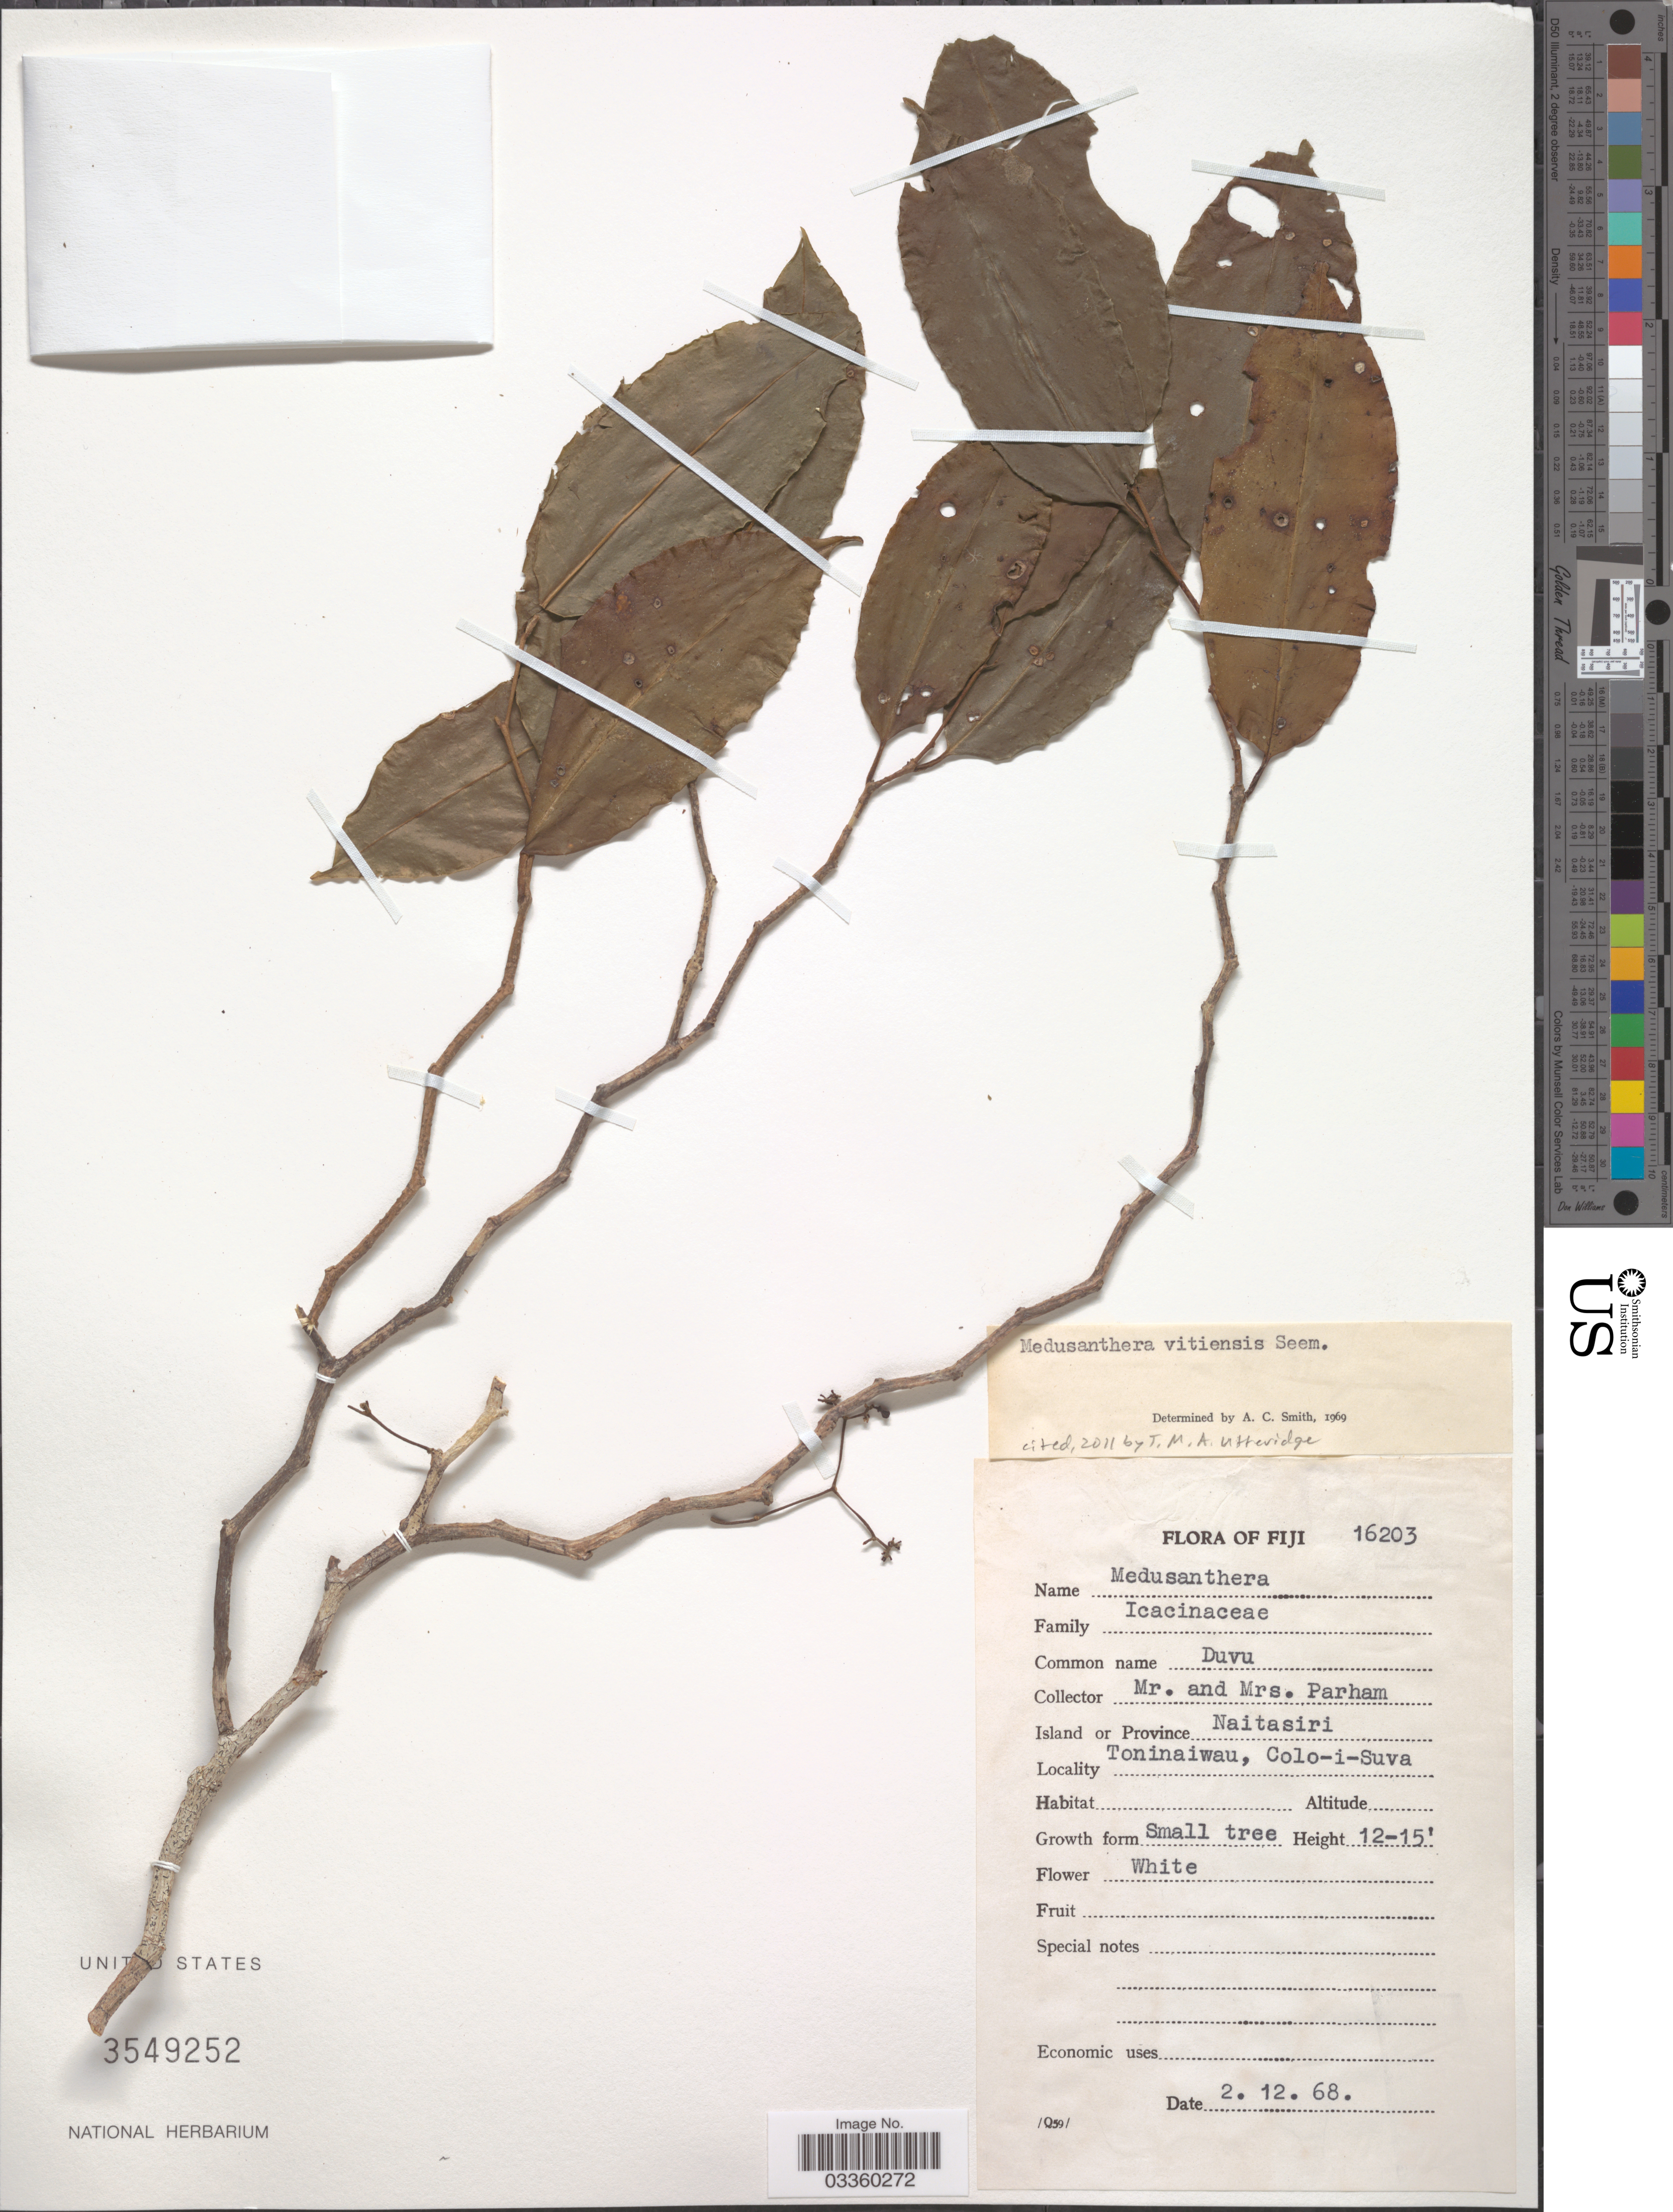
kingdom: Plantae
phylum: Tracheophyta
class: Magnoliopsida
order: Cardiopteridales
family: Stemonuraceae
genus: Medusanthera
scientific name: Medusanthera vitiensis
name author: Seem.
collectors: Mr. Parham & Parham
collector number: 16203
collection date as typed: Transcribed d/m/y: 2/12/68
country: Fiji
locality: Island or Province Naitasiri. Toninaiwau, Colo-i-Suva.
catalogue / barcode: US 3549252